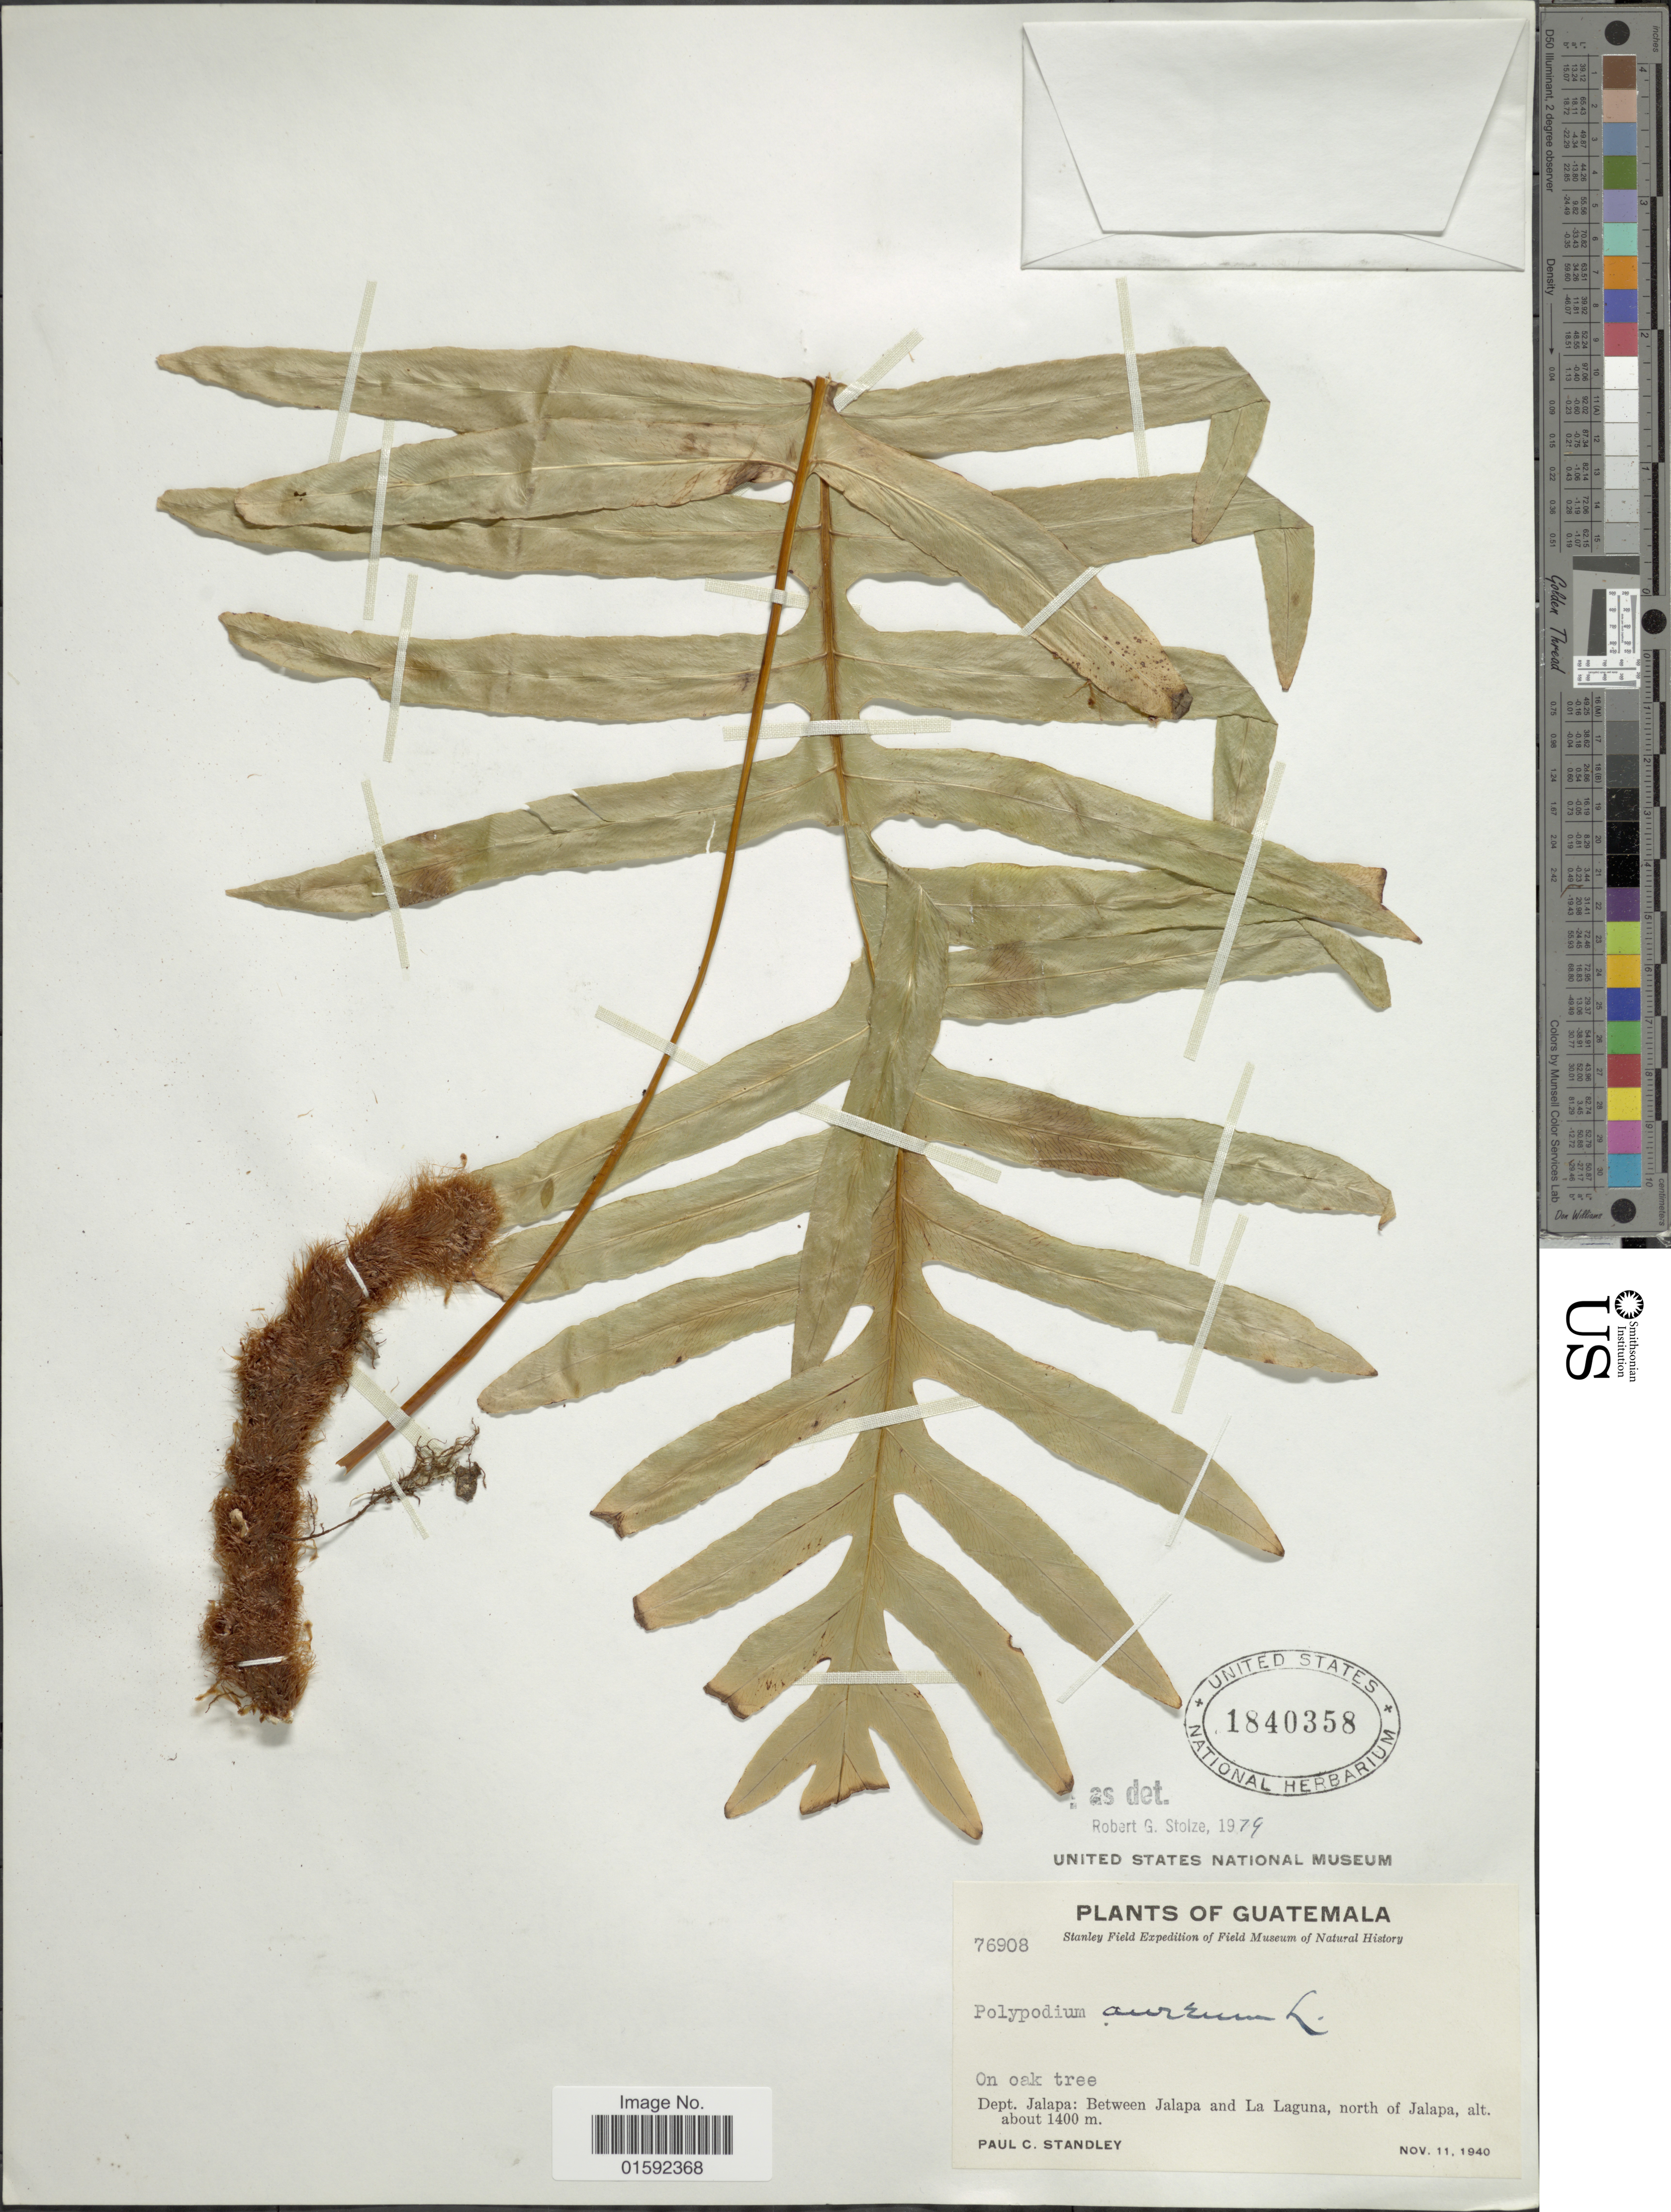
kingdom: Plantae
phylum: Tracheophyta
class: Polypodiopsida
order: Polypodiales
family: Polypodiaceae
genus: Phlebodium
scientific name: Phlebodium pseudoaureum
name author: (Cav.) Lellinger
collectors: P. C. Standley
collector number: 76908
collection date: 1940-11-11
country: Guatemala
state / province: Jalapa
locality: Guatemala, Dept. Jalapa: between Jalapa and La Laguna, north of Jalapa.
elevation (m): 1400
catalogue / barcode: US 1840358